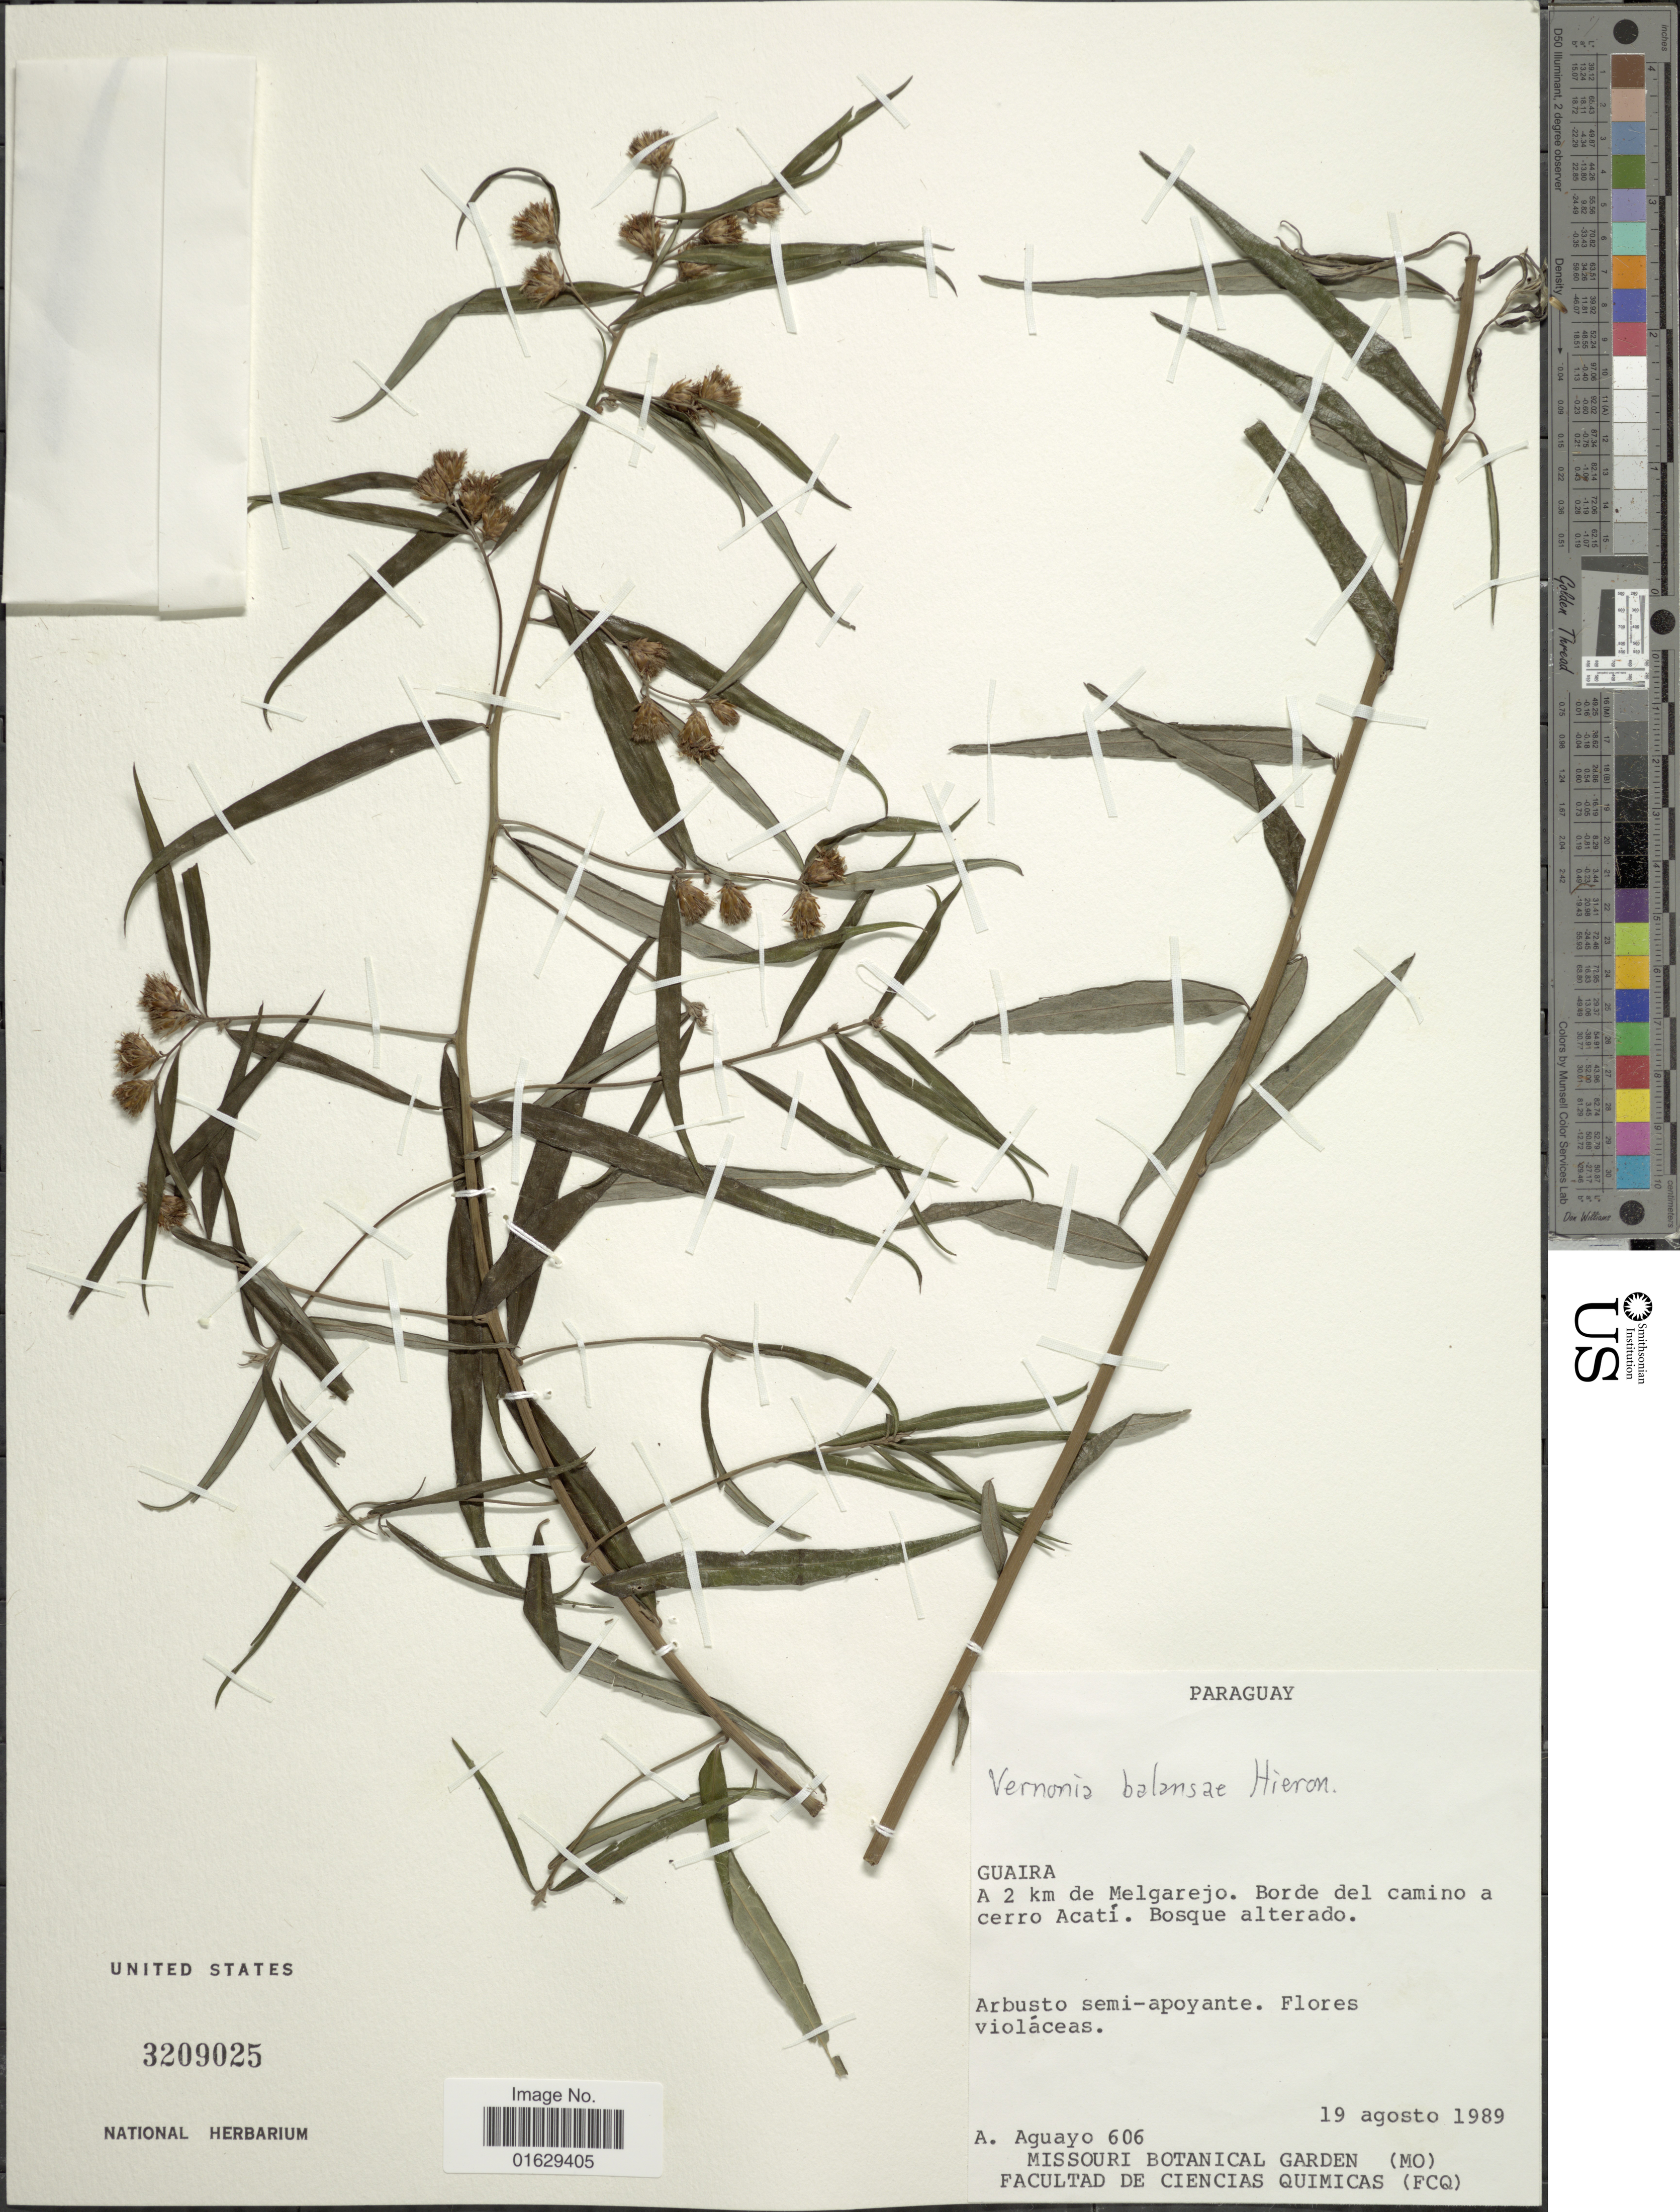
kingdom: Plantae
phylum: Tracheophyta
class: Magnoliopsida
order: Asterales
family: Asteraceae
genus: Lepidaploa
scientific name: Lepidaploa balansae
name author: (Hieron.) H. Rob.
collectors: A. Aguayo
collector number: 606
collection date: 1989-08-19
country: Paraguay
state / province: Guaira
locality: A 2 km de Melgarejo, Borde del camino a cerro Acati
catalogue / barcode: US 3209025